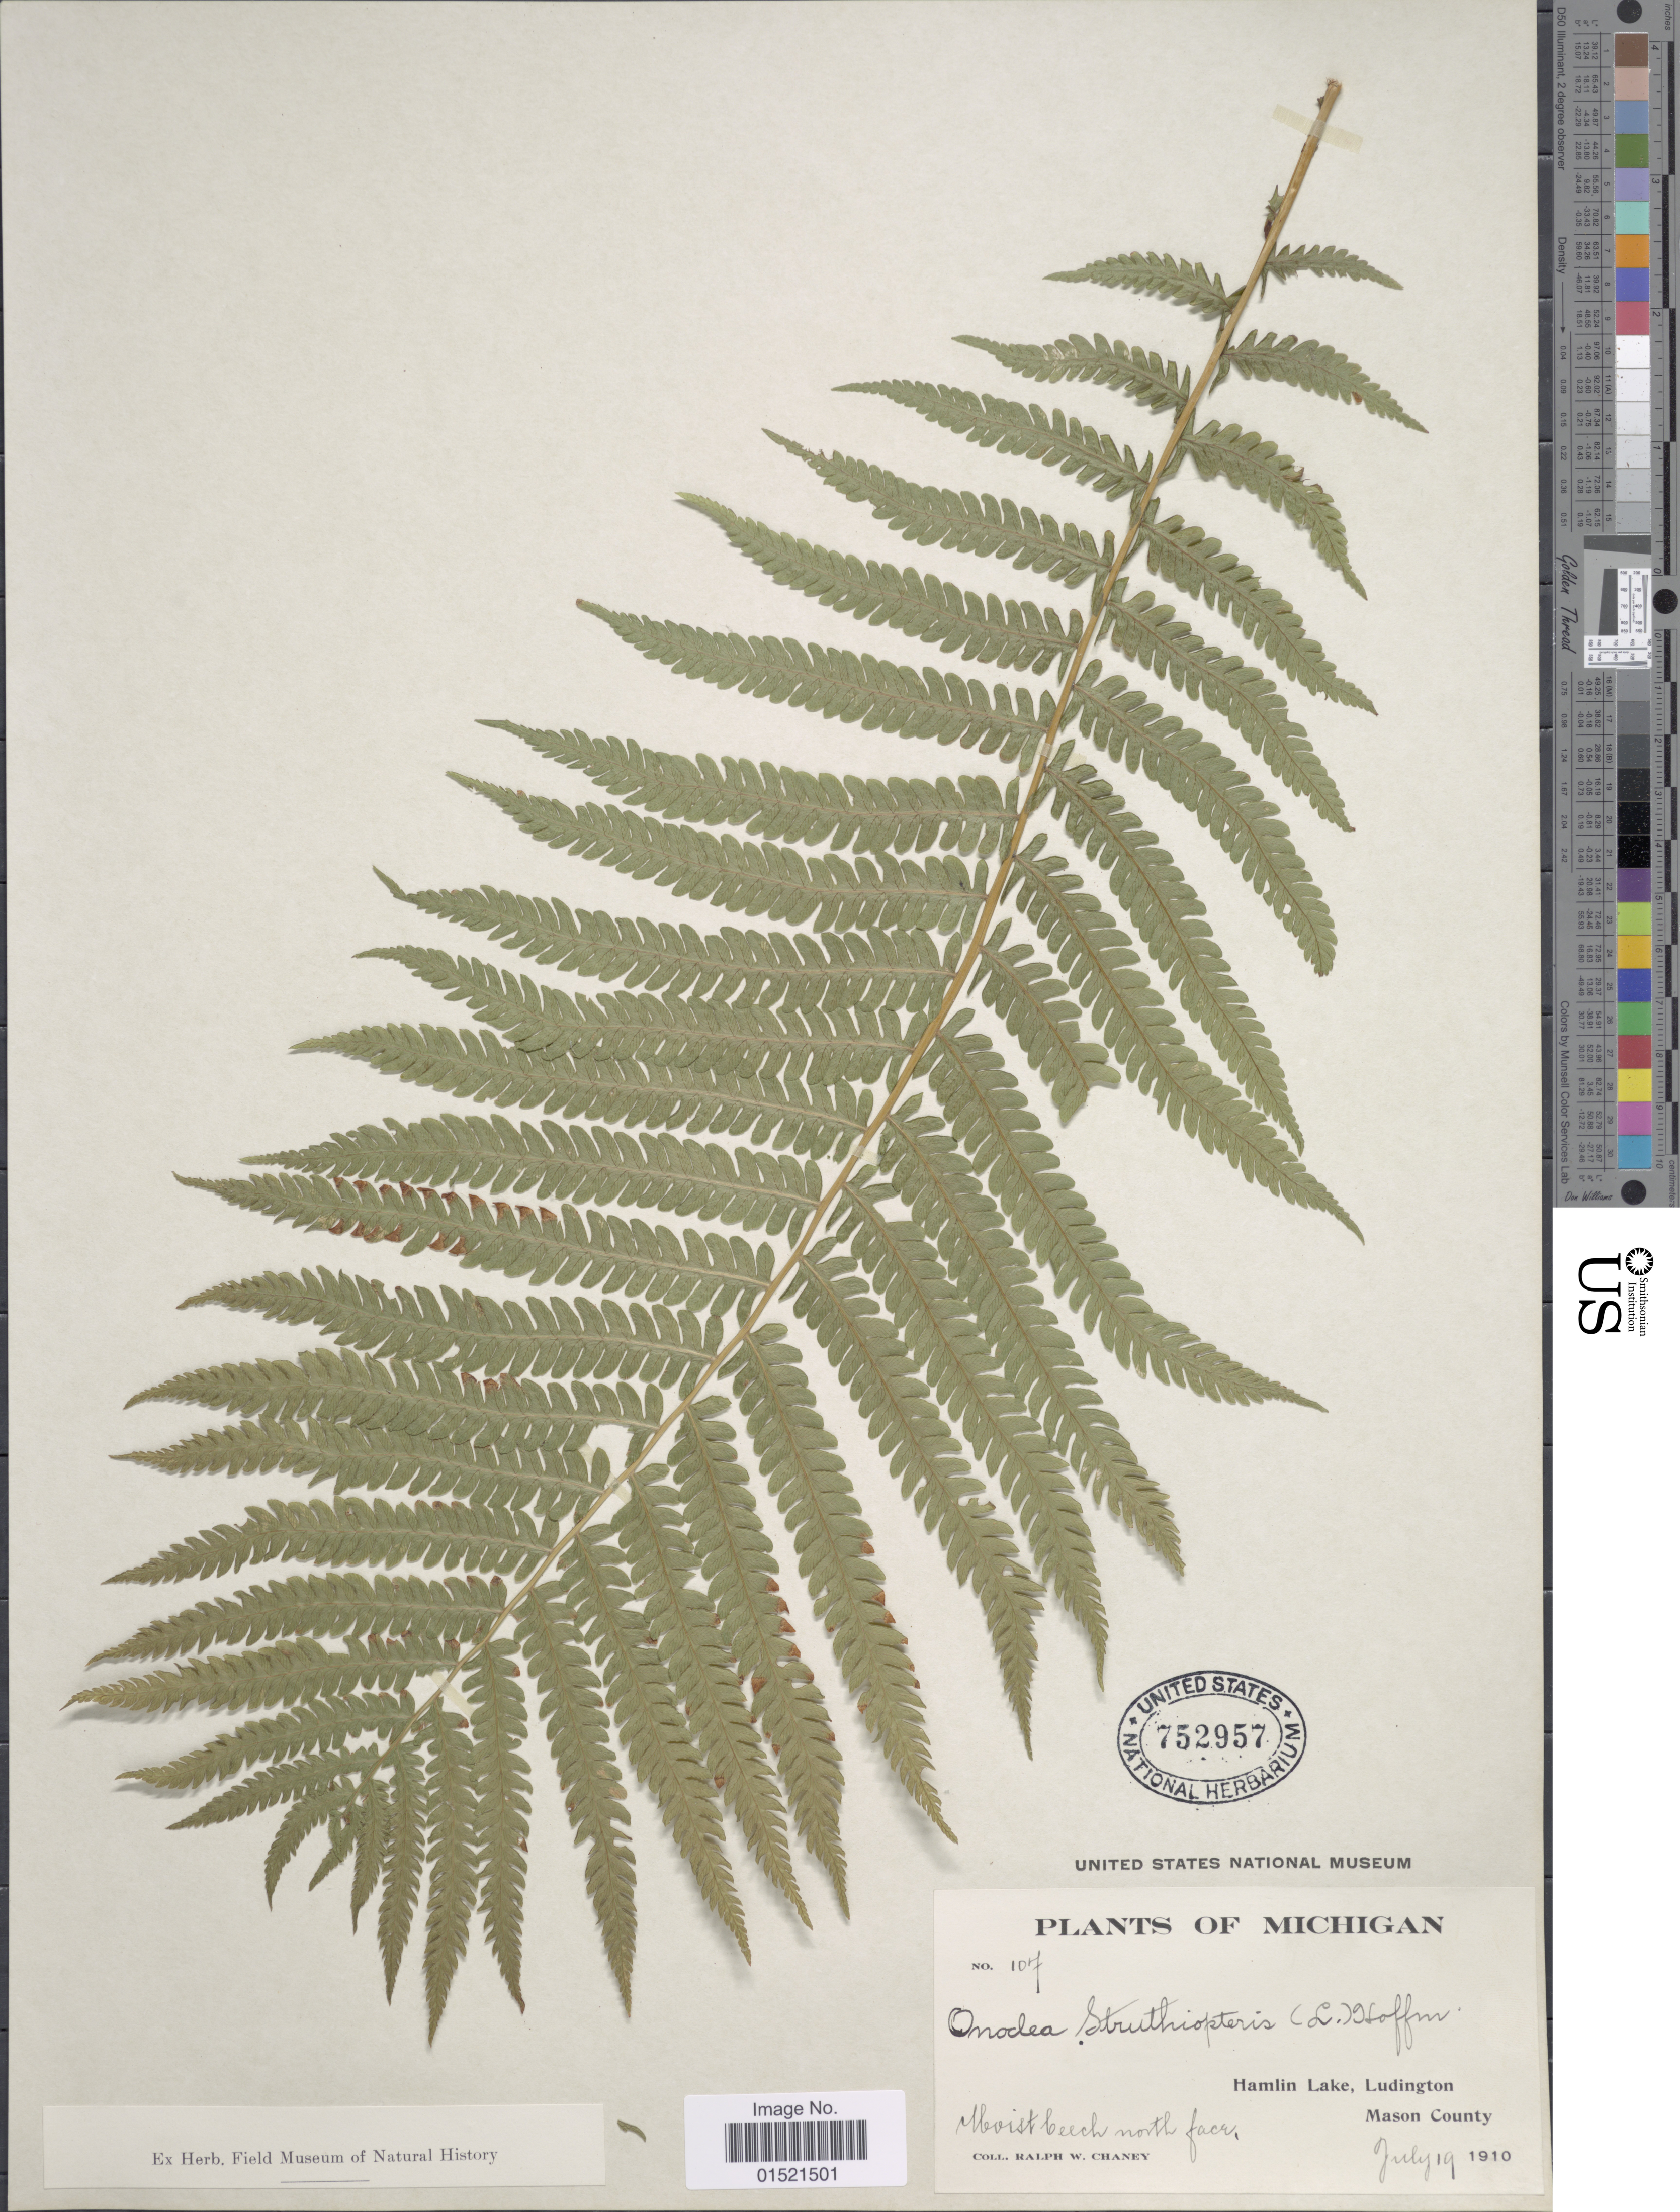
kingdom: Plantae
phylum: Tracheophyta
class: Polypodiopsida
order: Polypodiales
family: Onocleaceae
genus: Matteuccia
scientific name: Matteuccia struthiopteris var. pensylvanica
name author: (Willd.) C.V. Morton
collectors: R. Chaney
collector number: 107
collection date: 1910-07-19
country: United States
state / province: Michigan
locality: Hamlin Lake, Ludington, Mason County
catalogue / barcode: US 752957